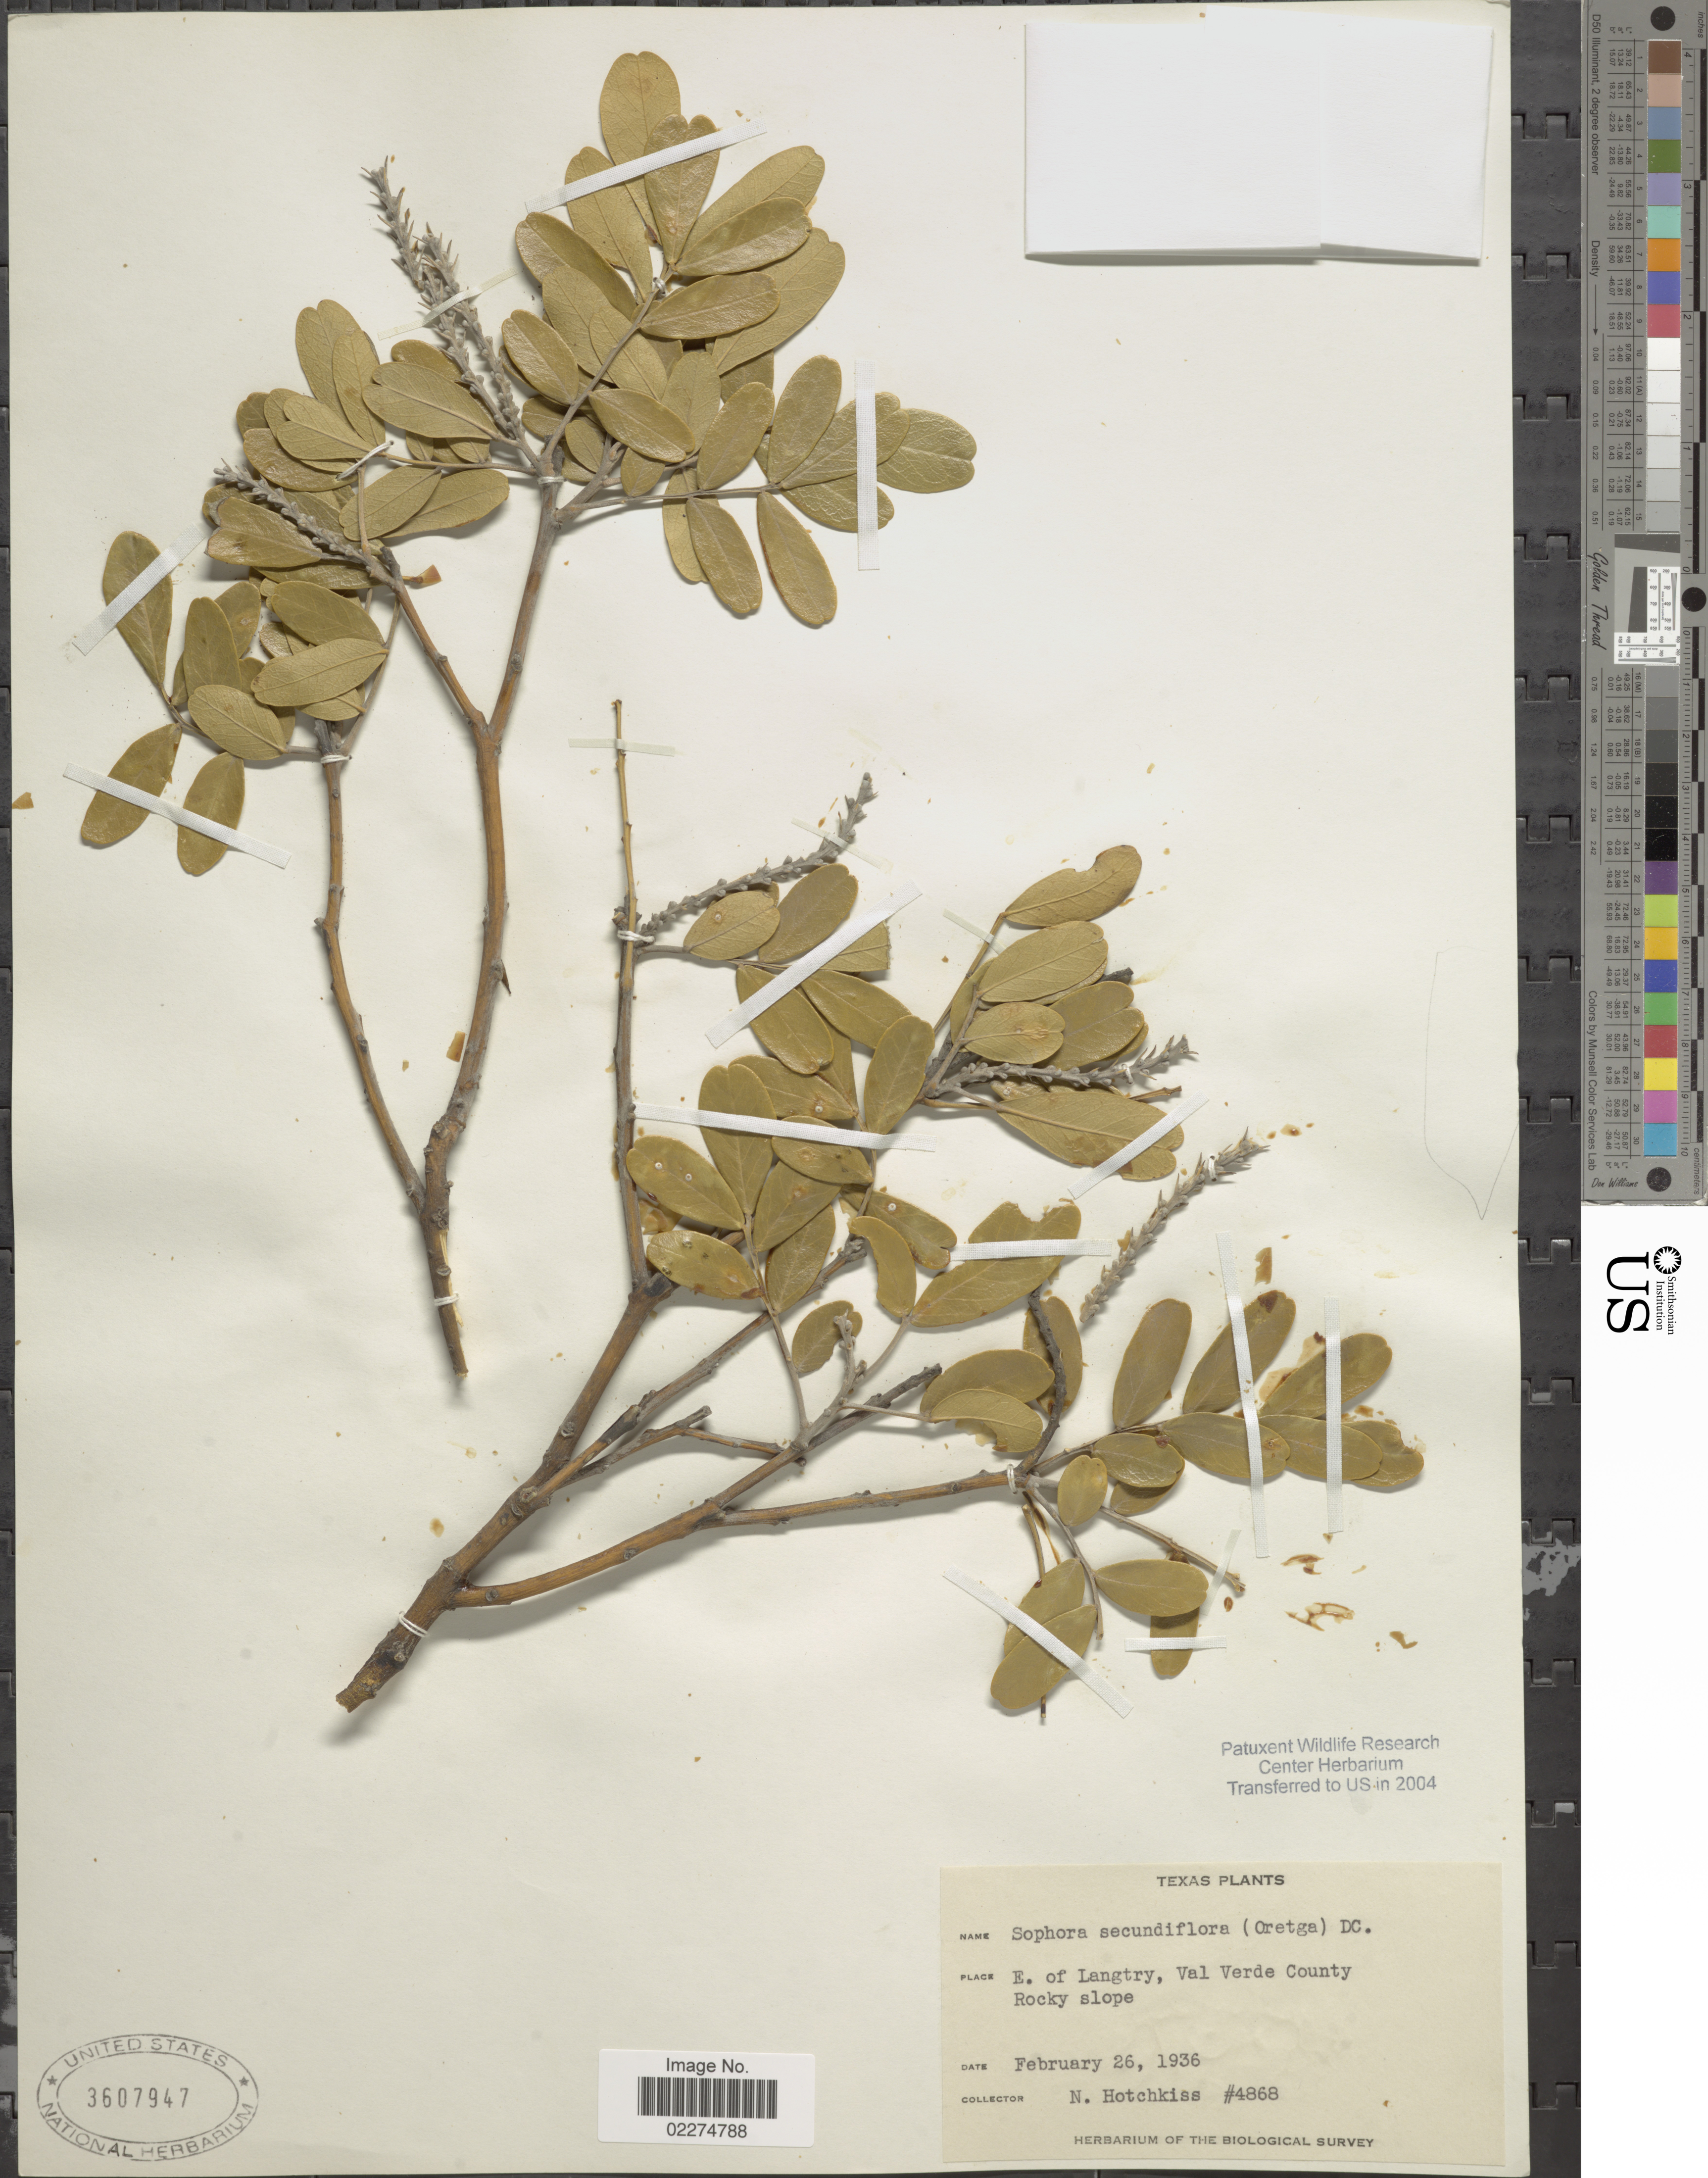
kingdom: Plantae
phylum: Tracheophyta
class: Magnoliopsida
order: Fabales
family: Fabaceae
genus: Dermatophyllum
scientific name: Dermatophyllum secundiflorum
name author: (Ortega) Gandhi & Reveal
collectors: N. Hotchkiss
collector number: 4868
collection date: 1936-02-26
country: United States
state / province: Texas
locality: E. of Langtry, Val Verde County, Rocky slope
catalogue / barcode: US 3607947